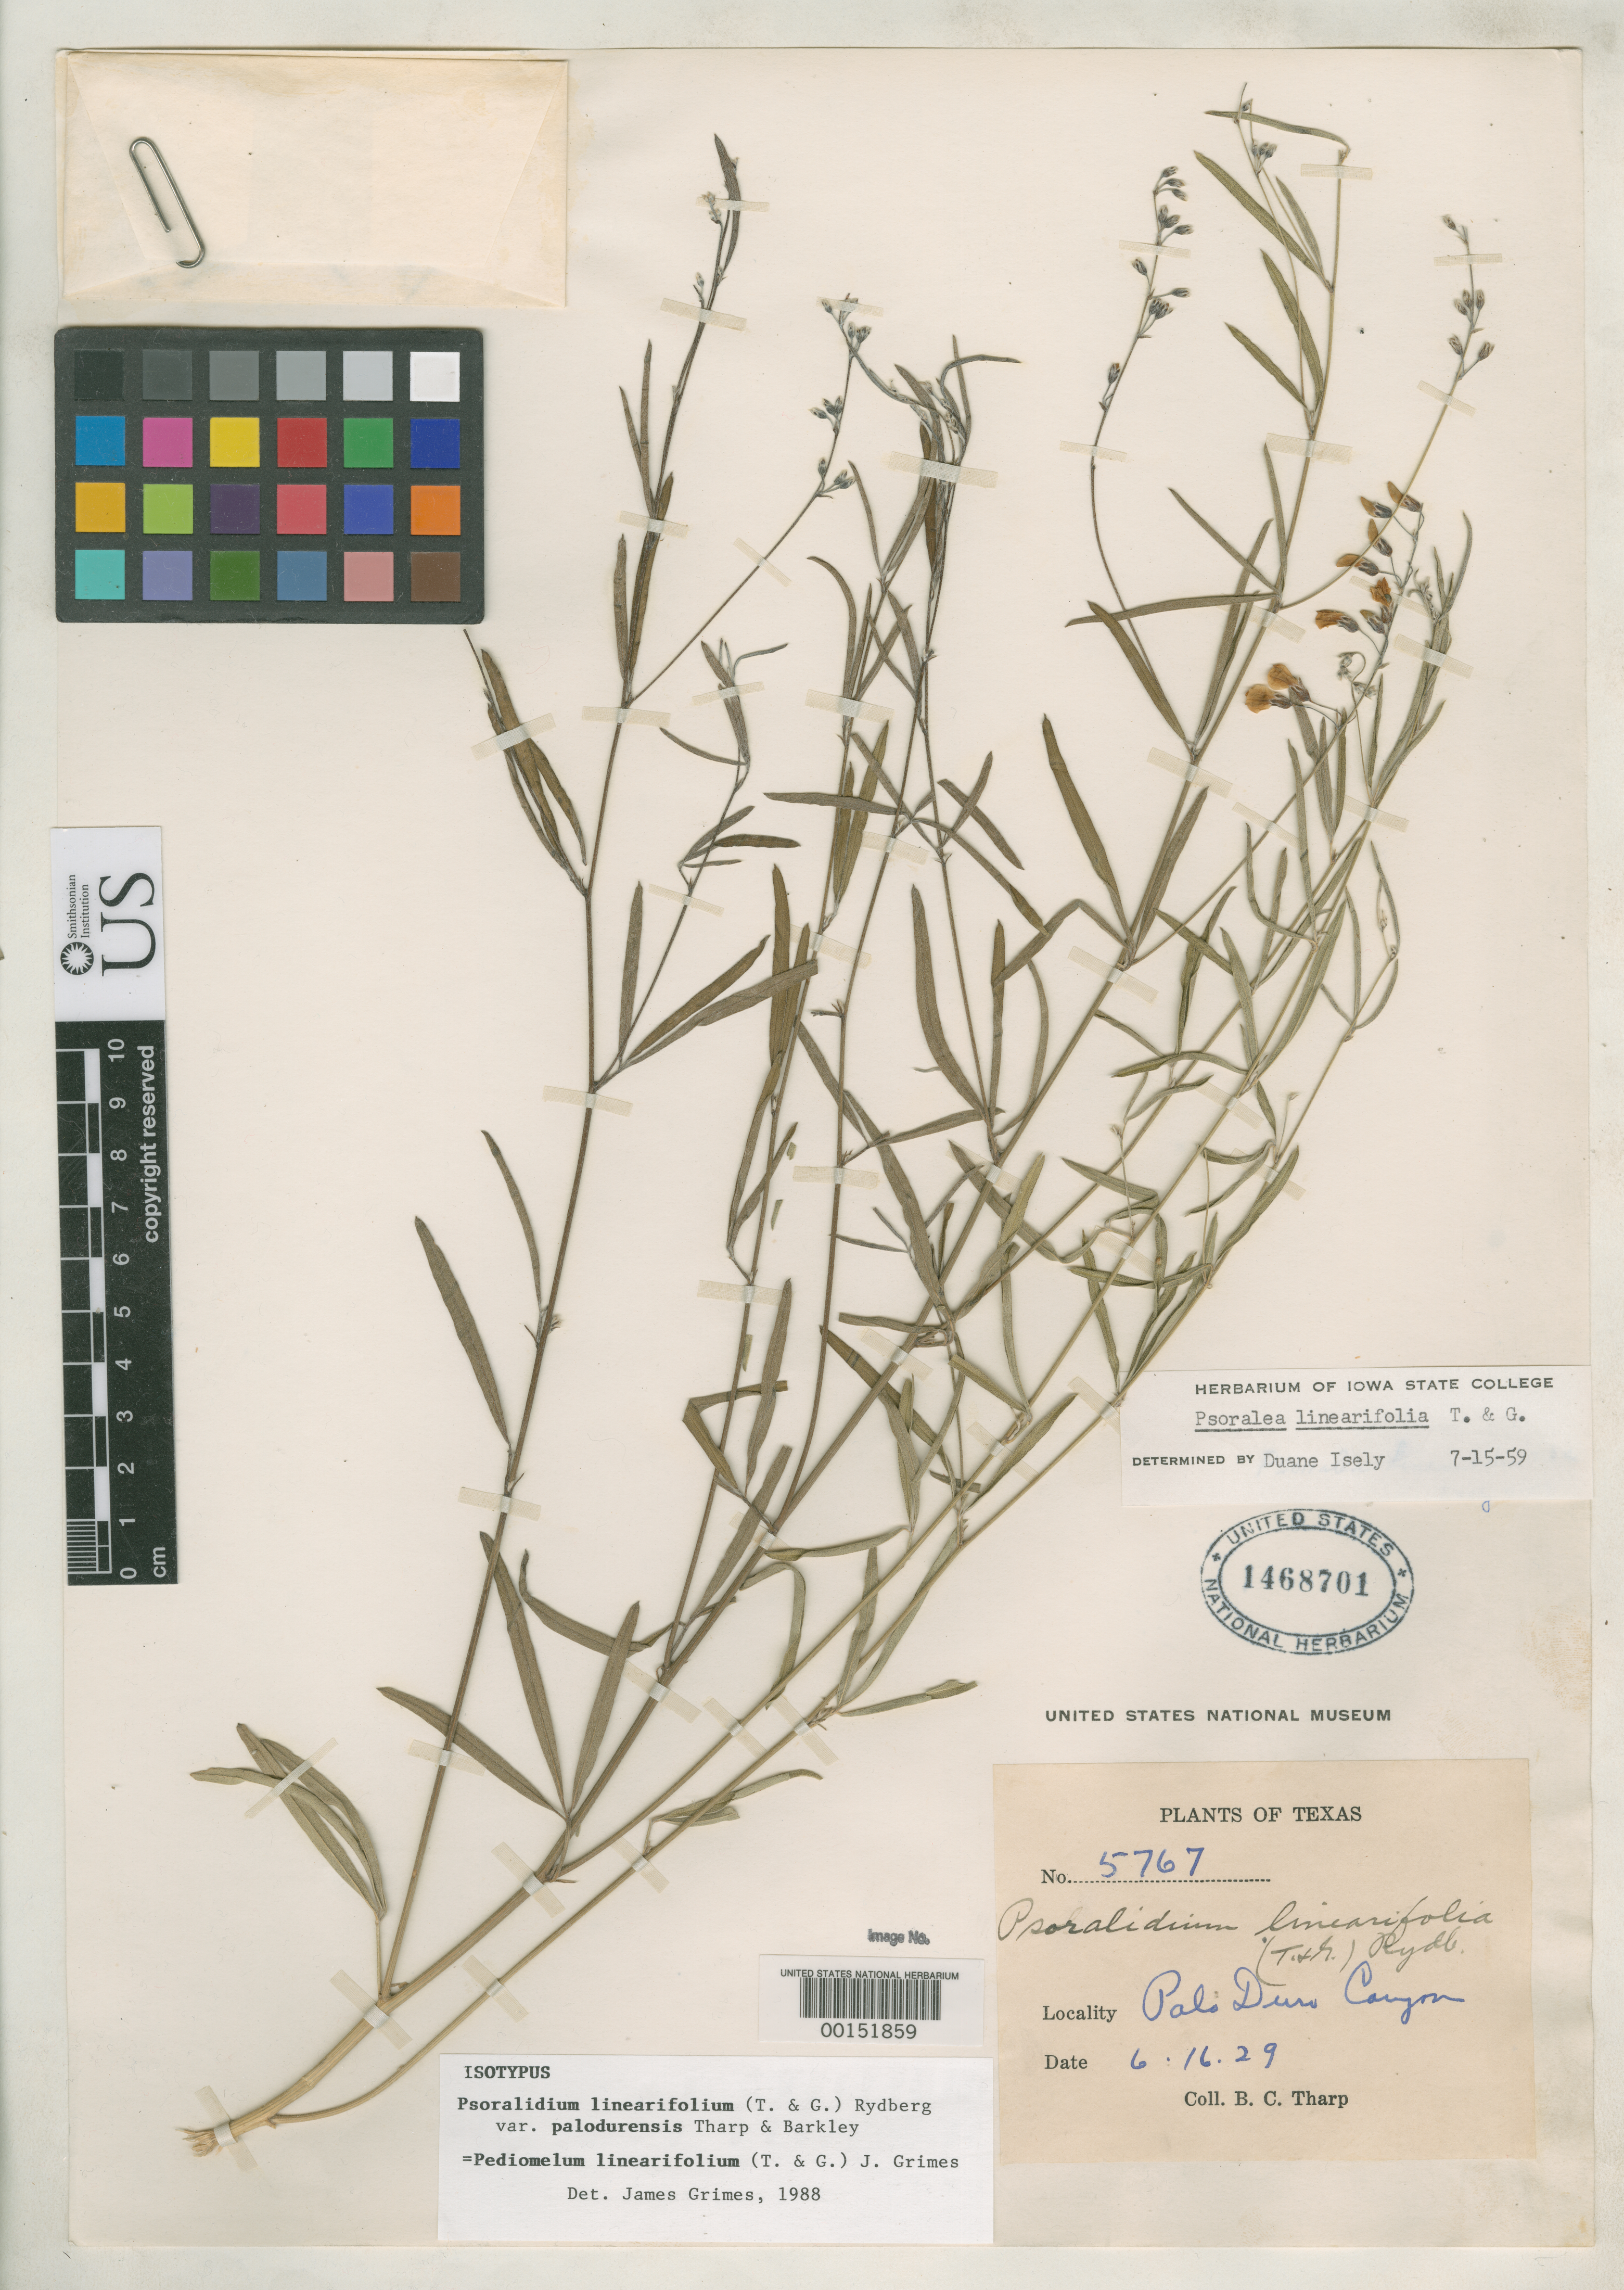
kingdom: Plantae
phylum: Tracheophyta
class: Magnoliopsida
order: Fabales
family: Fabaceae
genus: Psoralidium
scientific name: Psoralidium linearifolium var. palodurensis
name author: Tharp & F.A. Barkley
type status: Isotype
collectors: B. C. Tharp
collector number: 5767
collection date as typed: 15 Jun 1929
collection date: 1929-06-15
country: United States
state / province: Texas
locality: Palo Duro Canyon.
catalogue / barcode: US 1468701